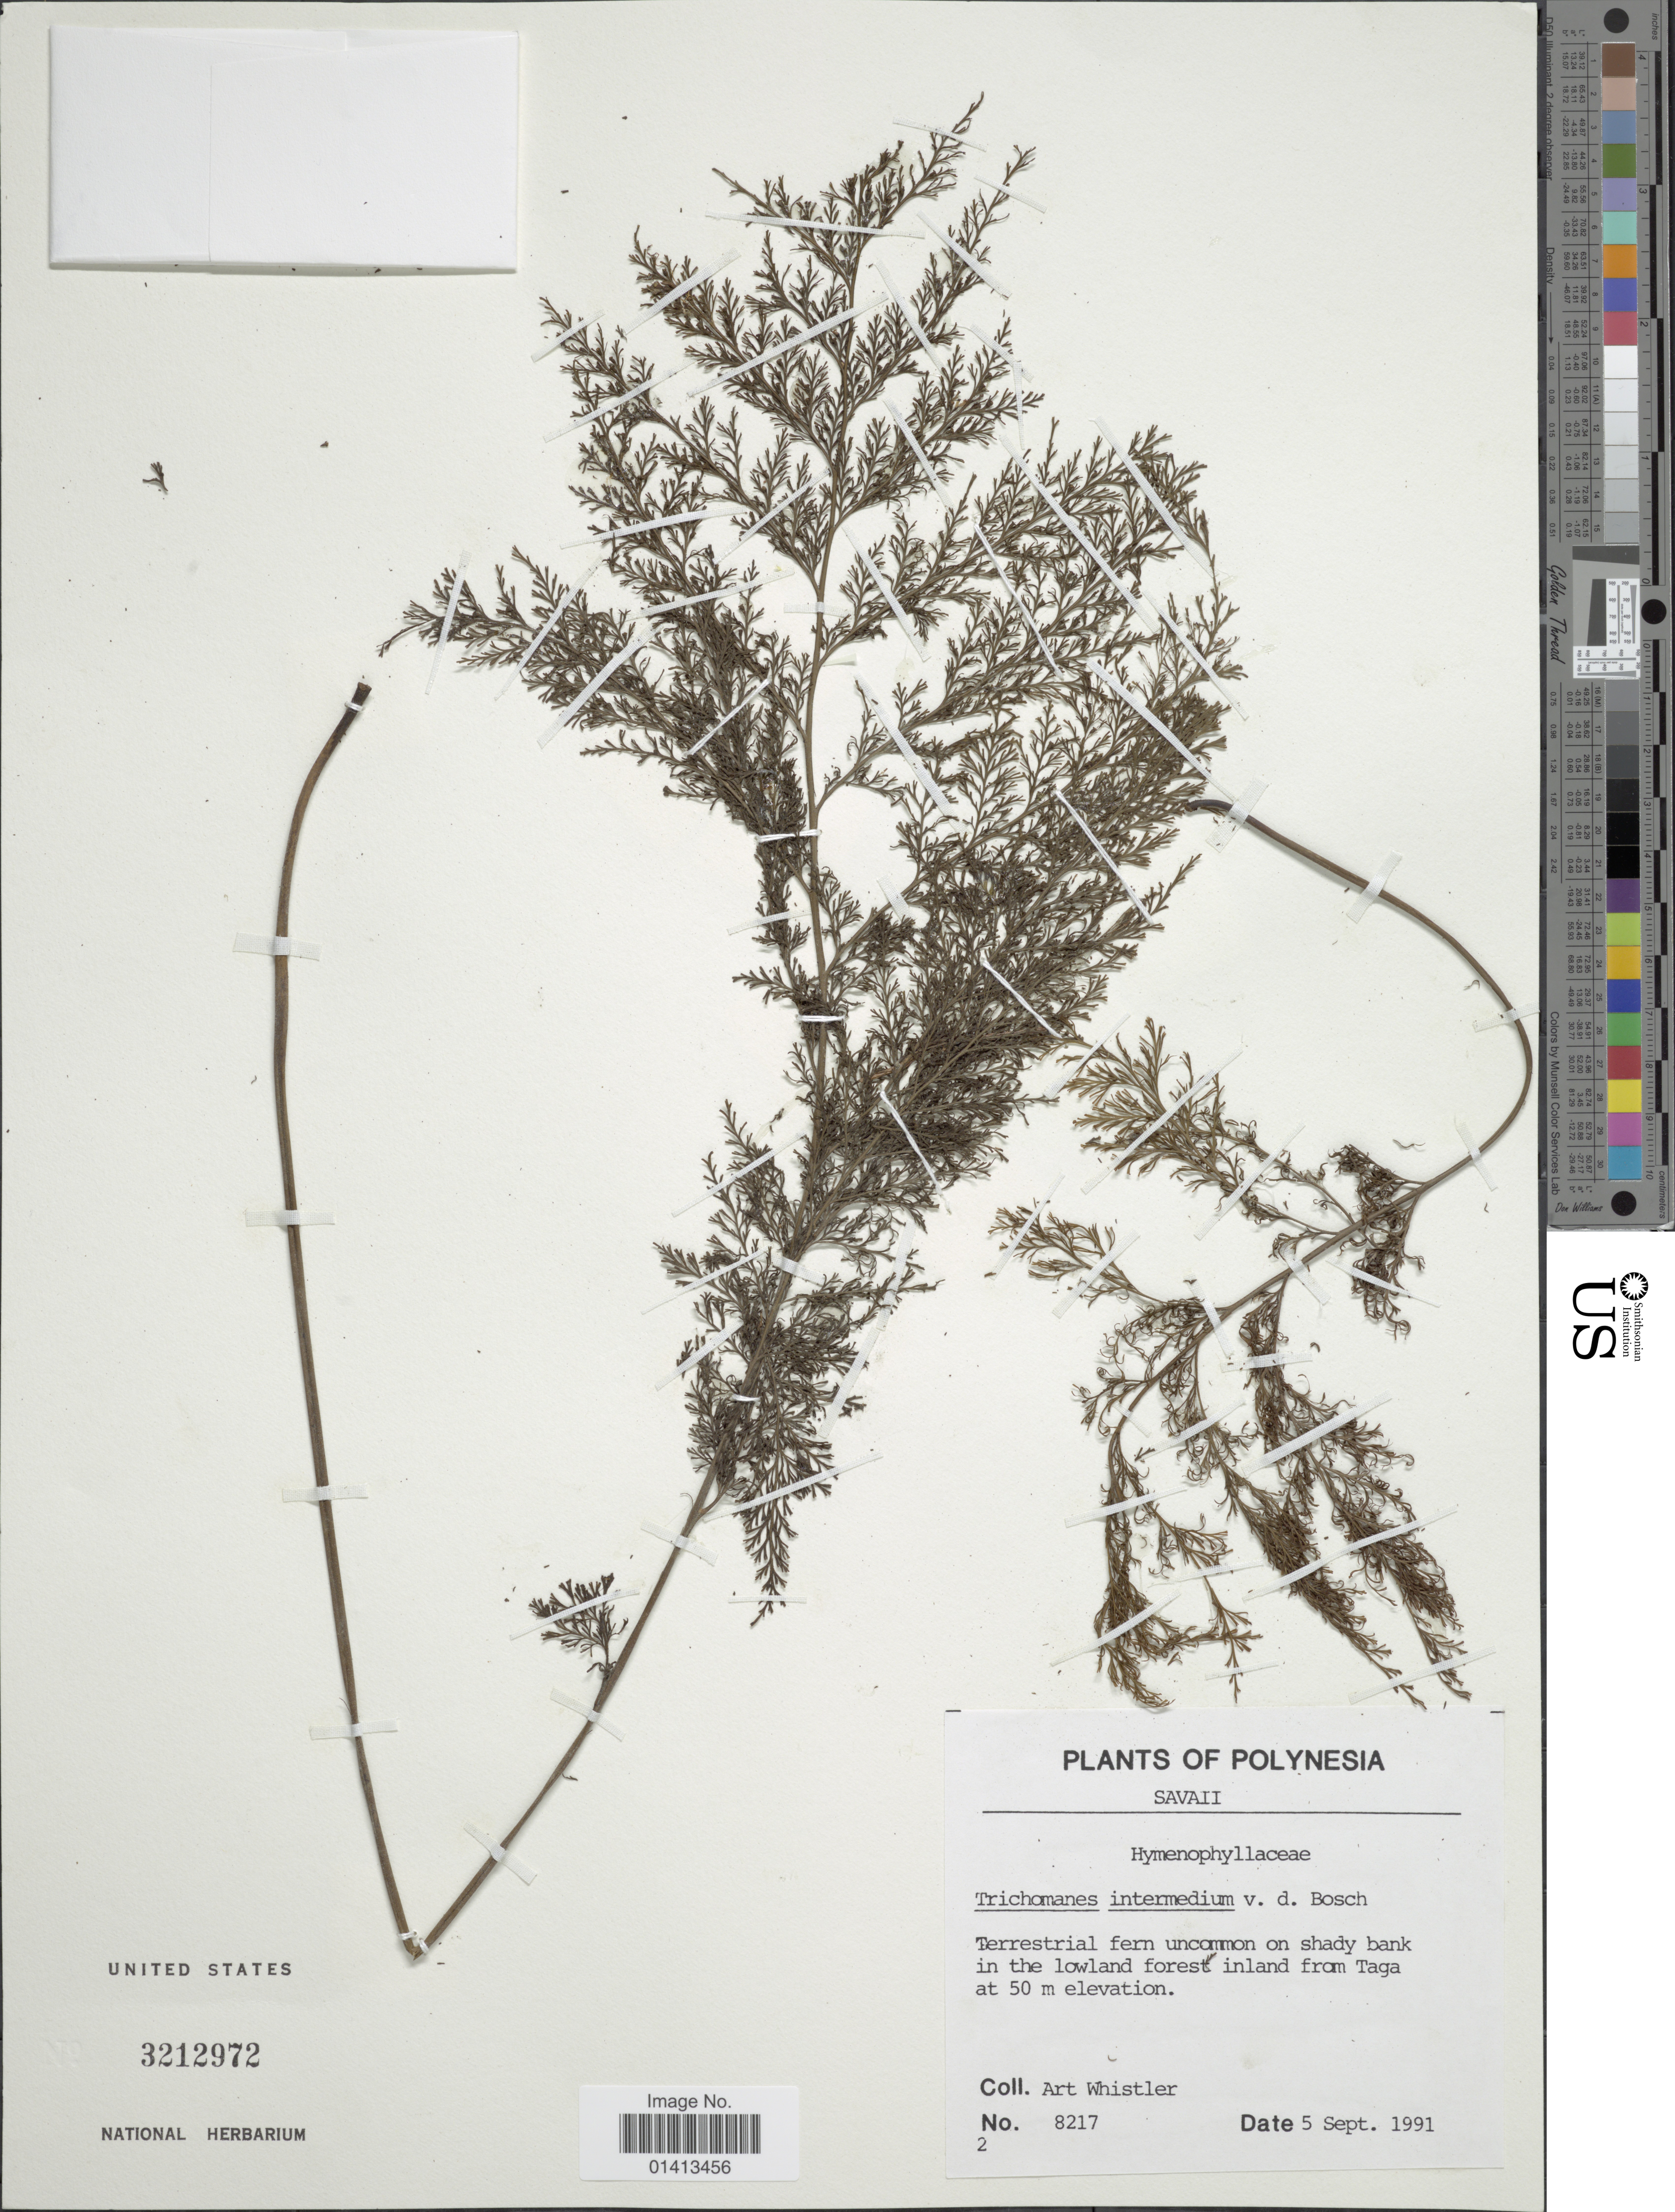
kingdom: Plantae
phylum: Tracheophyta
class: Polypodiopsida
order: Hymenophyllales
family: Hymenophyllaceae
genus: Crepidomanes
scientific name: Crepidomanes intermedium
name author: (Bosch) Ebihara & K. Iwats.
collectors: A. Whistler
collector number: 8217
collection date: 1991-09-05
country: Samoa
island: Savai'i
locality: Savaii, inland from Taga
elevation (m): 50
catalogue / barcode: US 3212972